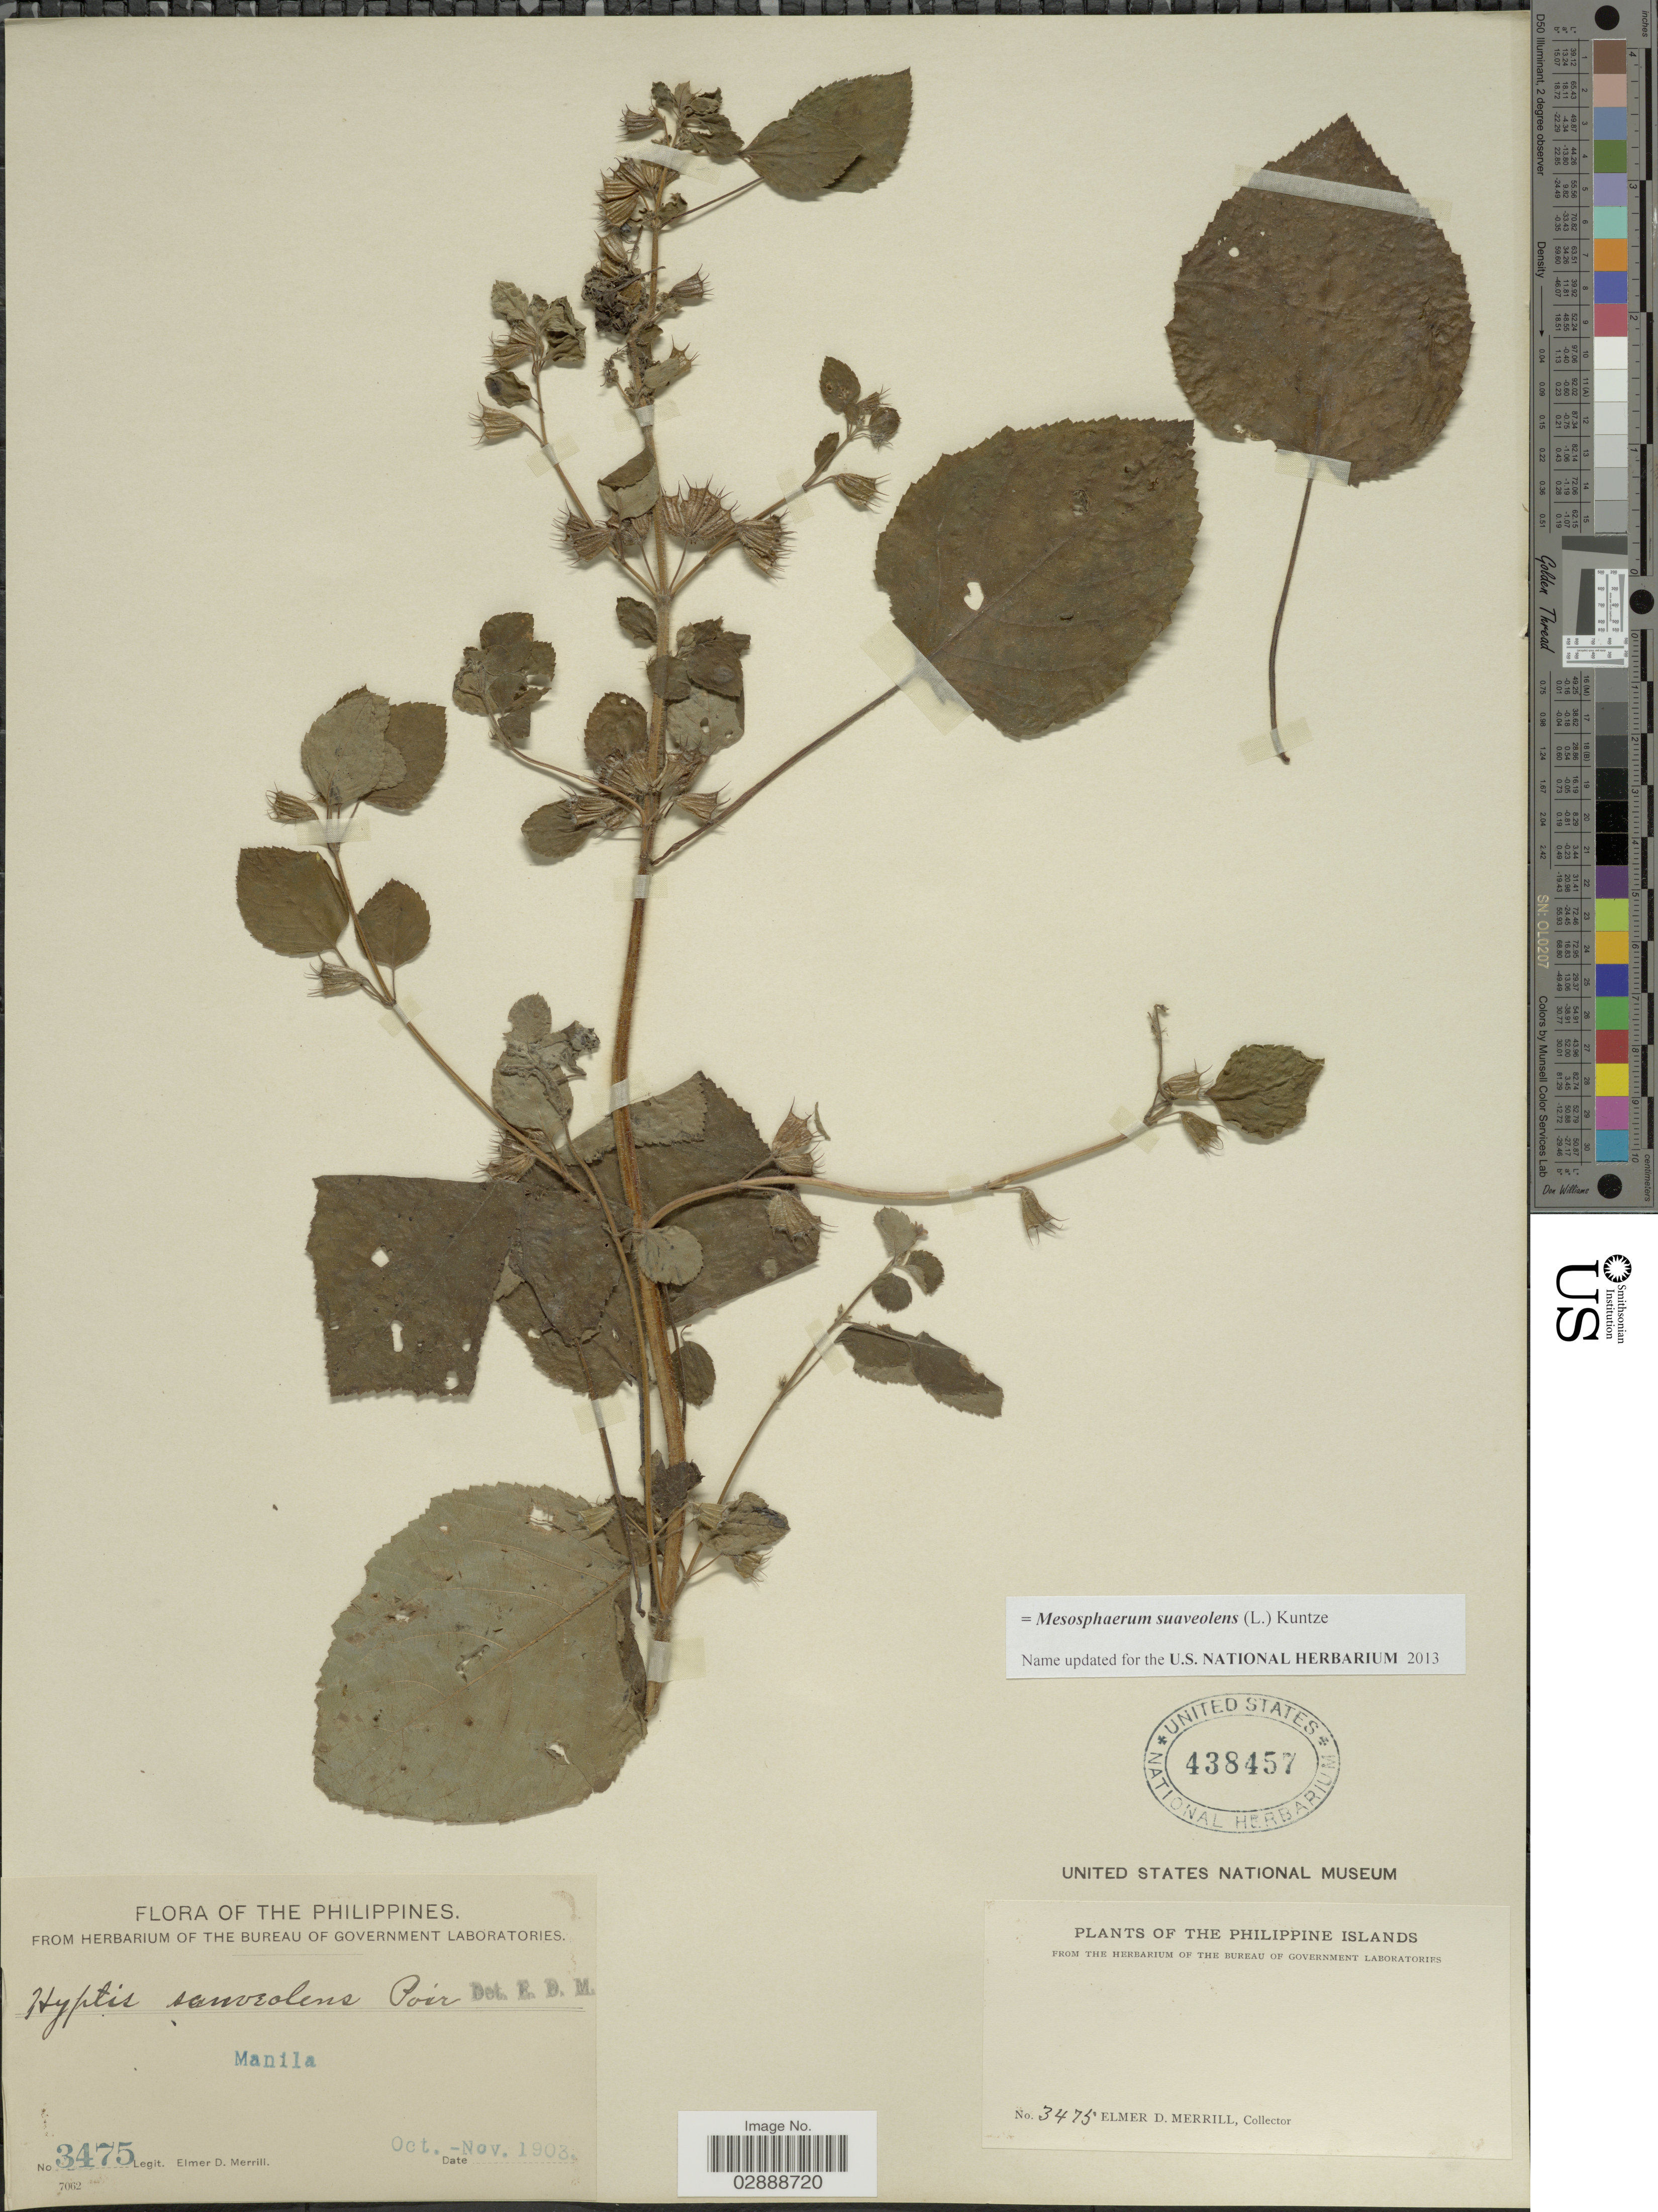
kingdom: Plantae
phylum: Tracheophyta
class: Magnoliopsida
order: Lamiales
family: Lamiaceae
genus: Mesosphaerum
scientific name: Mesosphaerum suaveolens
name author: (L.) Kuntze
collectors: E. D. Merrill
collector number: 3475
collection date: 1903-10/1903-11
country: Philippines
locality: Manila.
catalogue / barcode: US 438457